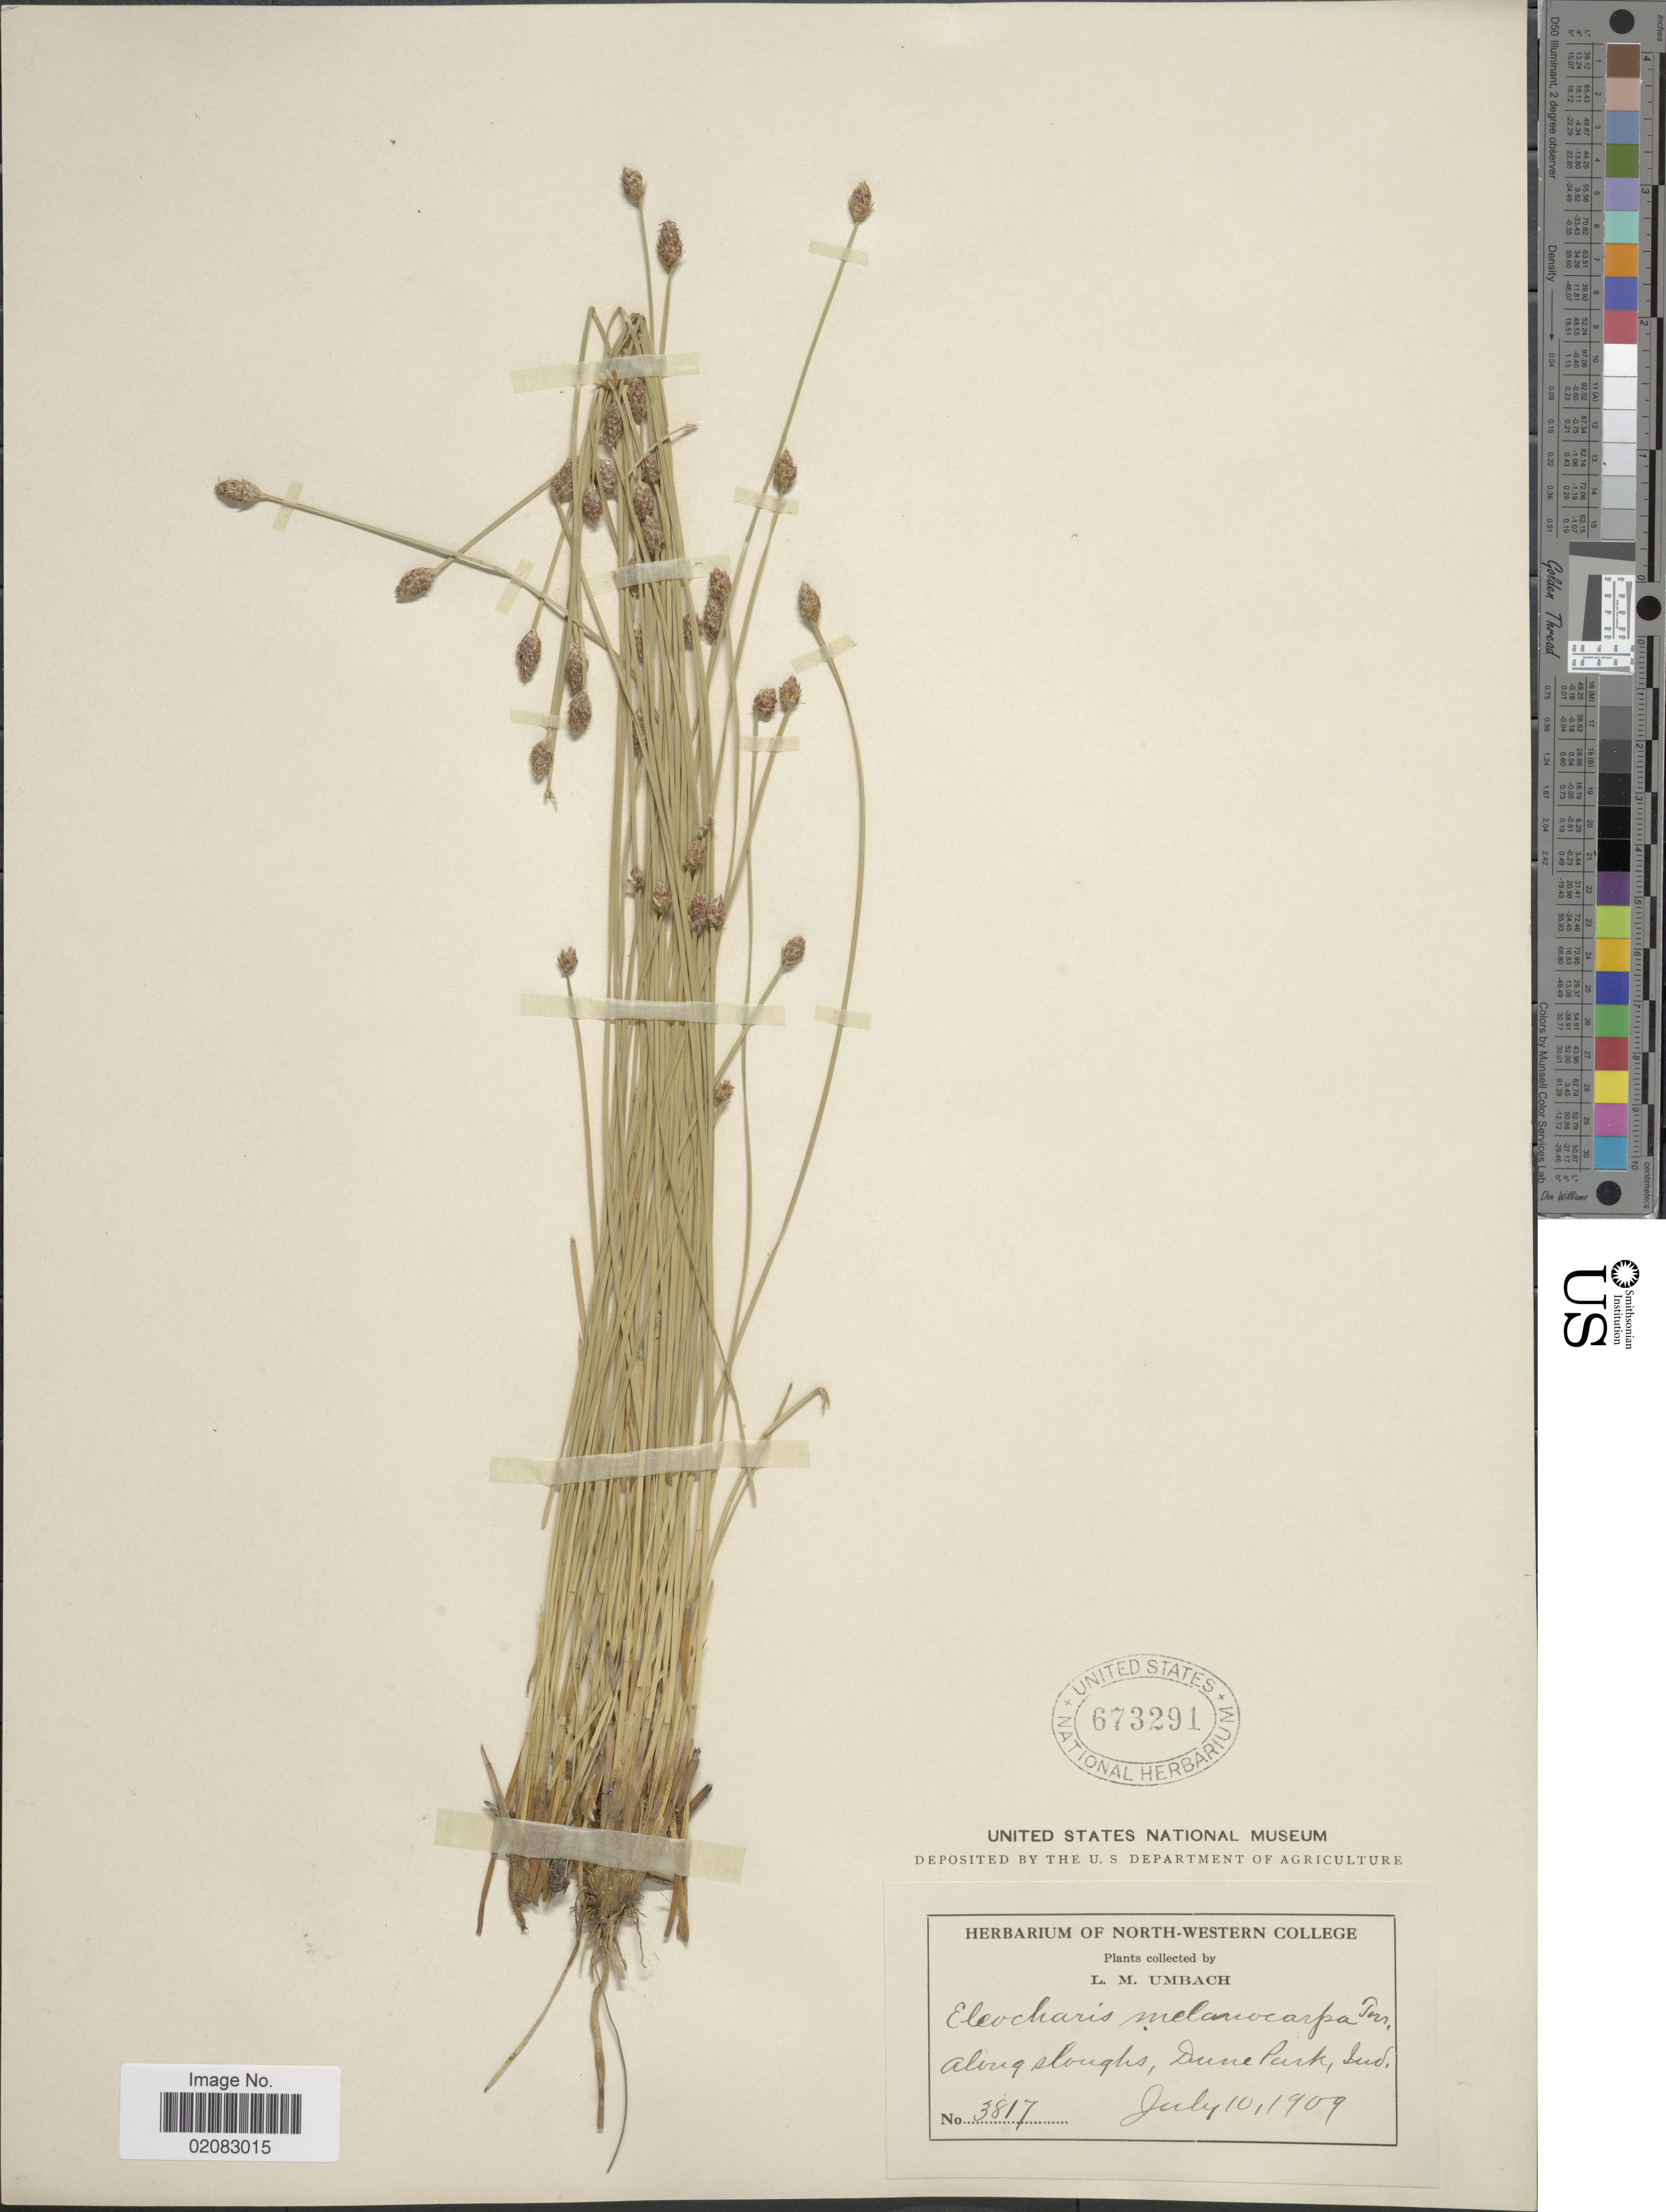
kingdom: Plantae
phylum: Tracheophyta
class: Liliopsida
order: Poales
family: Cyperaceae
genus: Eleocharis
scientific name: Eleocharis melanocarpa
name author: Torr.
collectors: L. M. Umbach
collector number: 3817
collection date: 1909-07-10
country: United States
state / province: Indiana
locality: Along sloughs, Dune Park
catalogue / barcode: US 673291